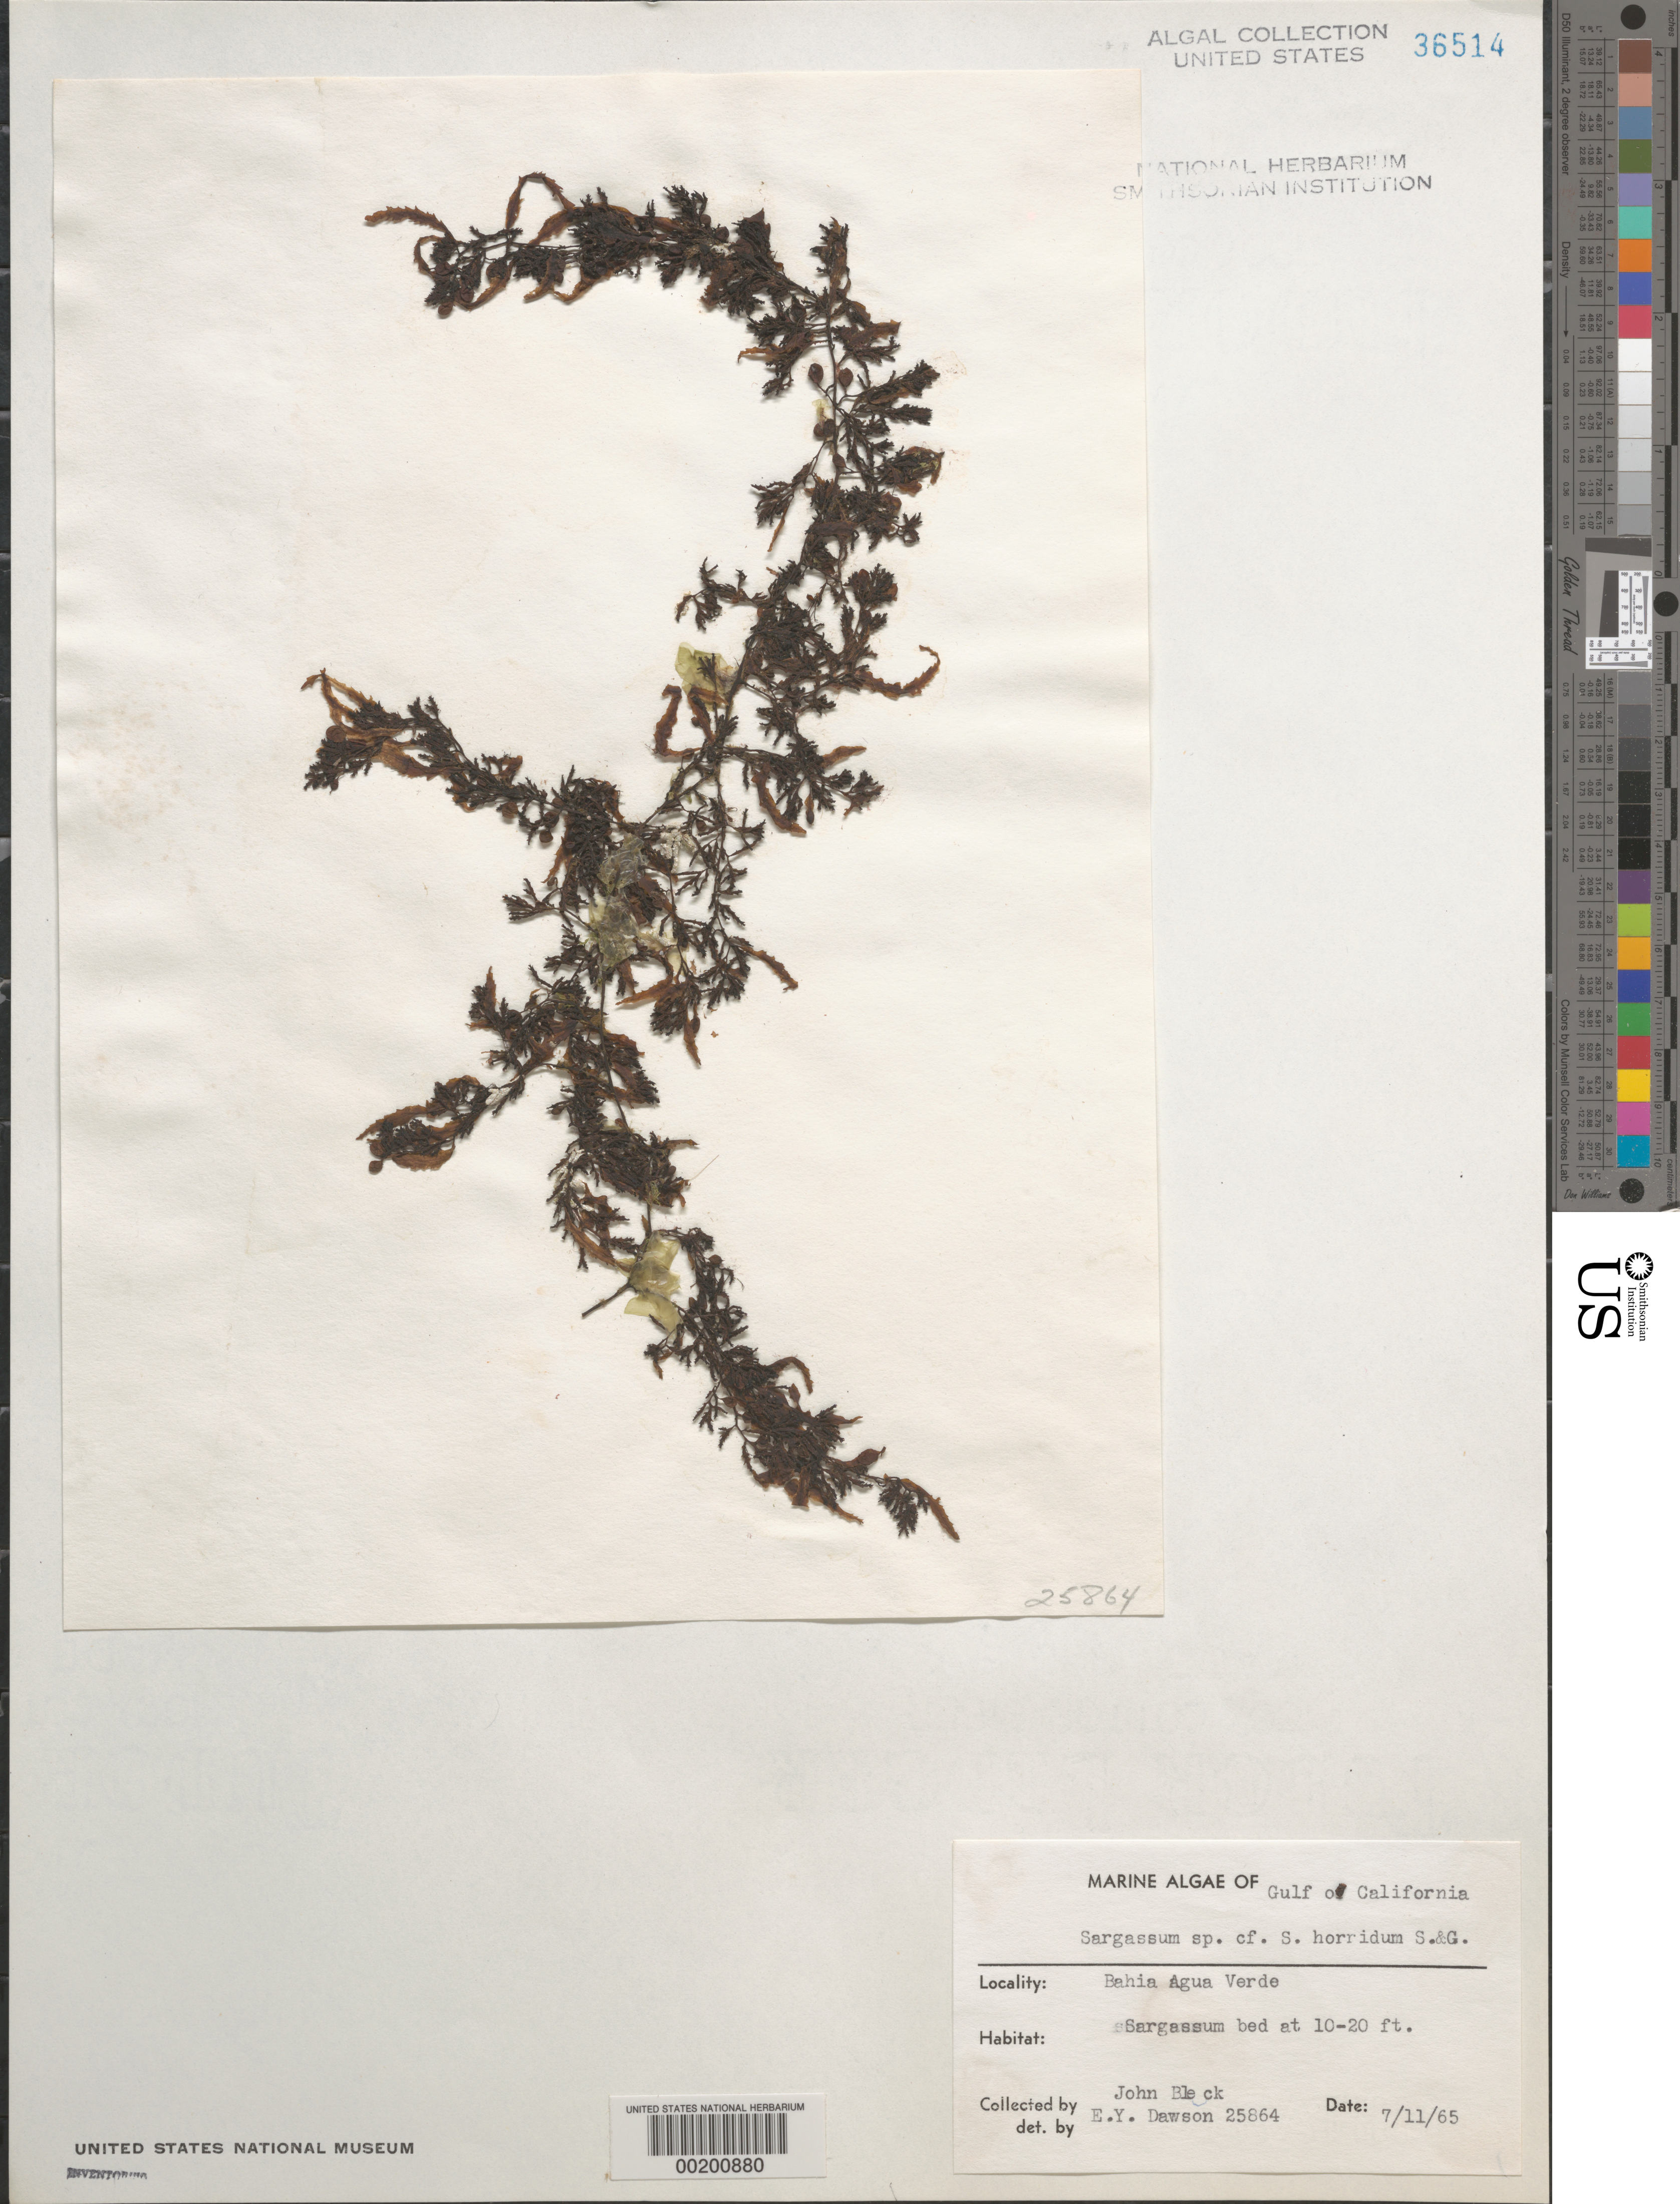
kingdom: Chromista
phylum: Ochrophyta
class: Phaeophyceae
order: Fucales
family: Sargassaceae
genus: Sargassum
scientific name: Sargassum horridum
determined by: Dawson, E. Y.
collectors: J. Bleck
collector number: EYD 25864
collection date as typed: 11 Jul 1965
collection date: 1965-07-11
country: Mexico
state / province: Baja California Sur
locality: Bahia Agua Verde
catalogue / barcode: US 36514